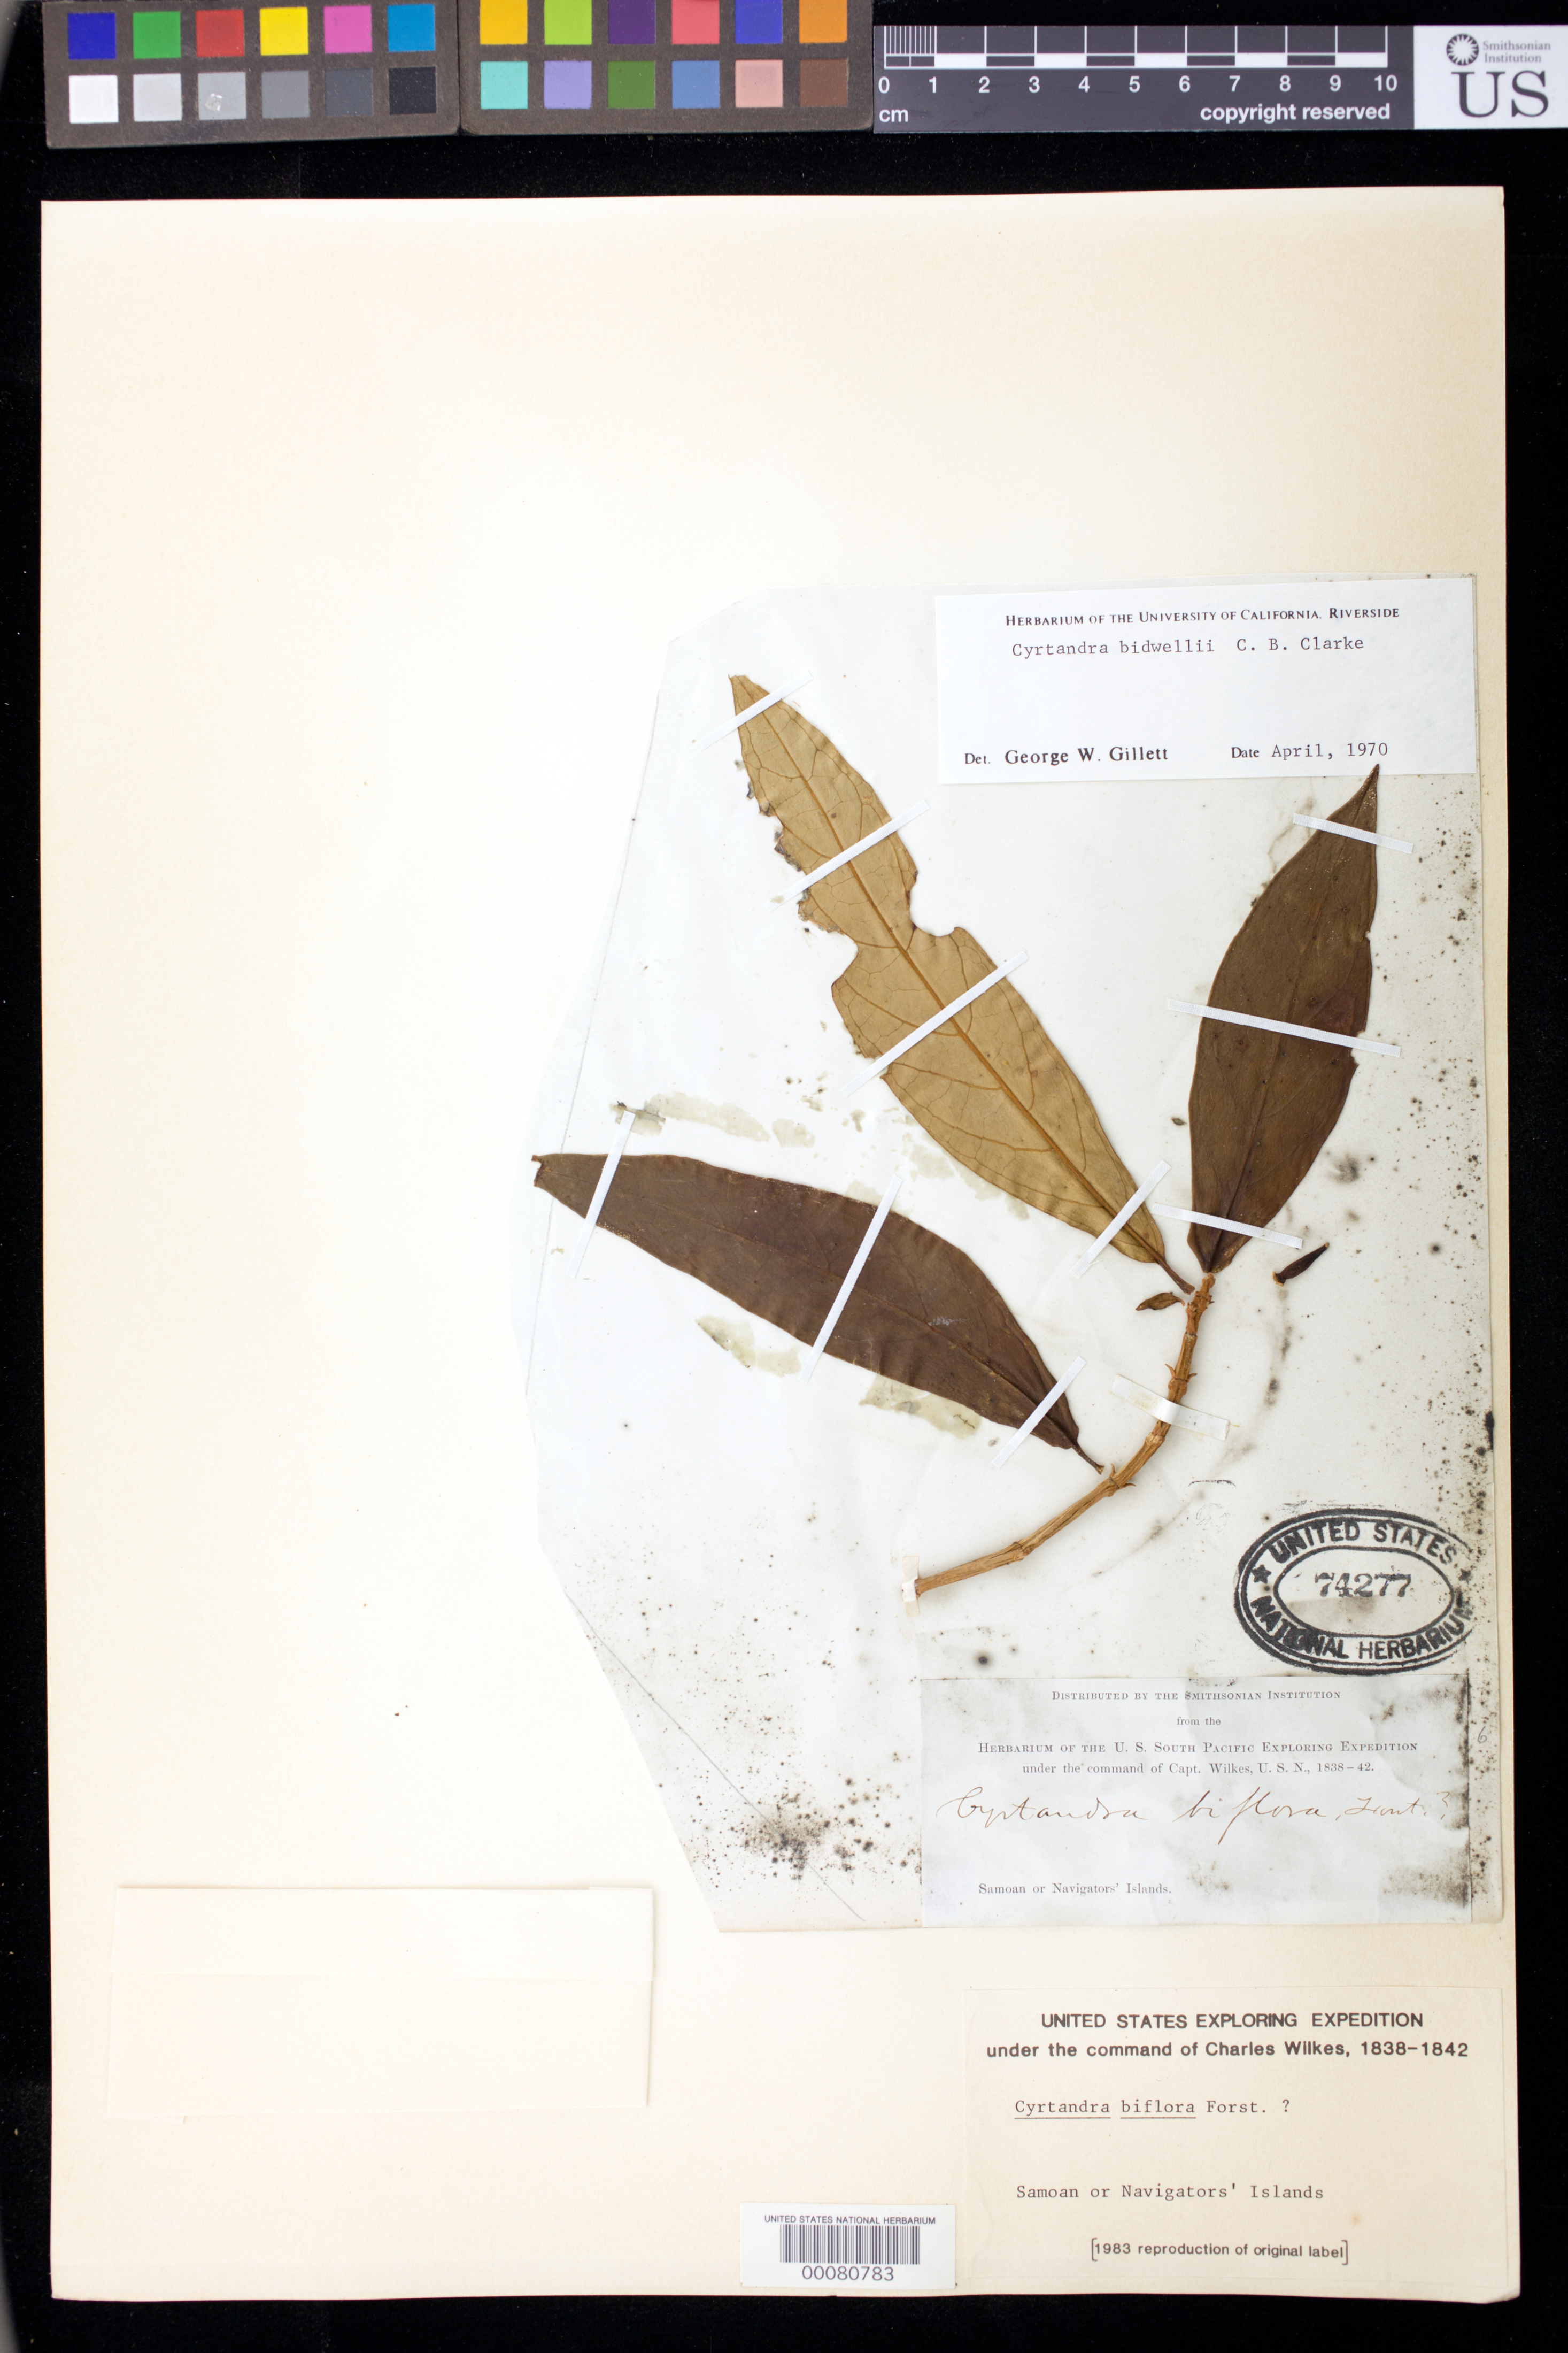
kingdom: Plantae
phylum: Tracheophyta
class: Magnoliopsida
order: Lamiales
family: Gesneriaceae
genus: Cyrtandra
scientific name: Cyrtandra bidwillii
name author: C.B. Clarke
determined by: Gillett, G. W.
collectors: Wilkes Explor. Exped.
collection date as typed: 1838-1842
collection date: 1838/1842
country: American Samoa / Samoa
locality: Samoan or Navigators' Islands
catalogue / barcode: US 74277